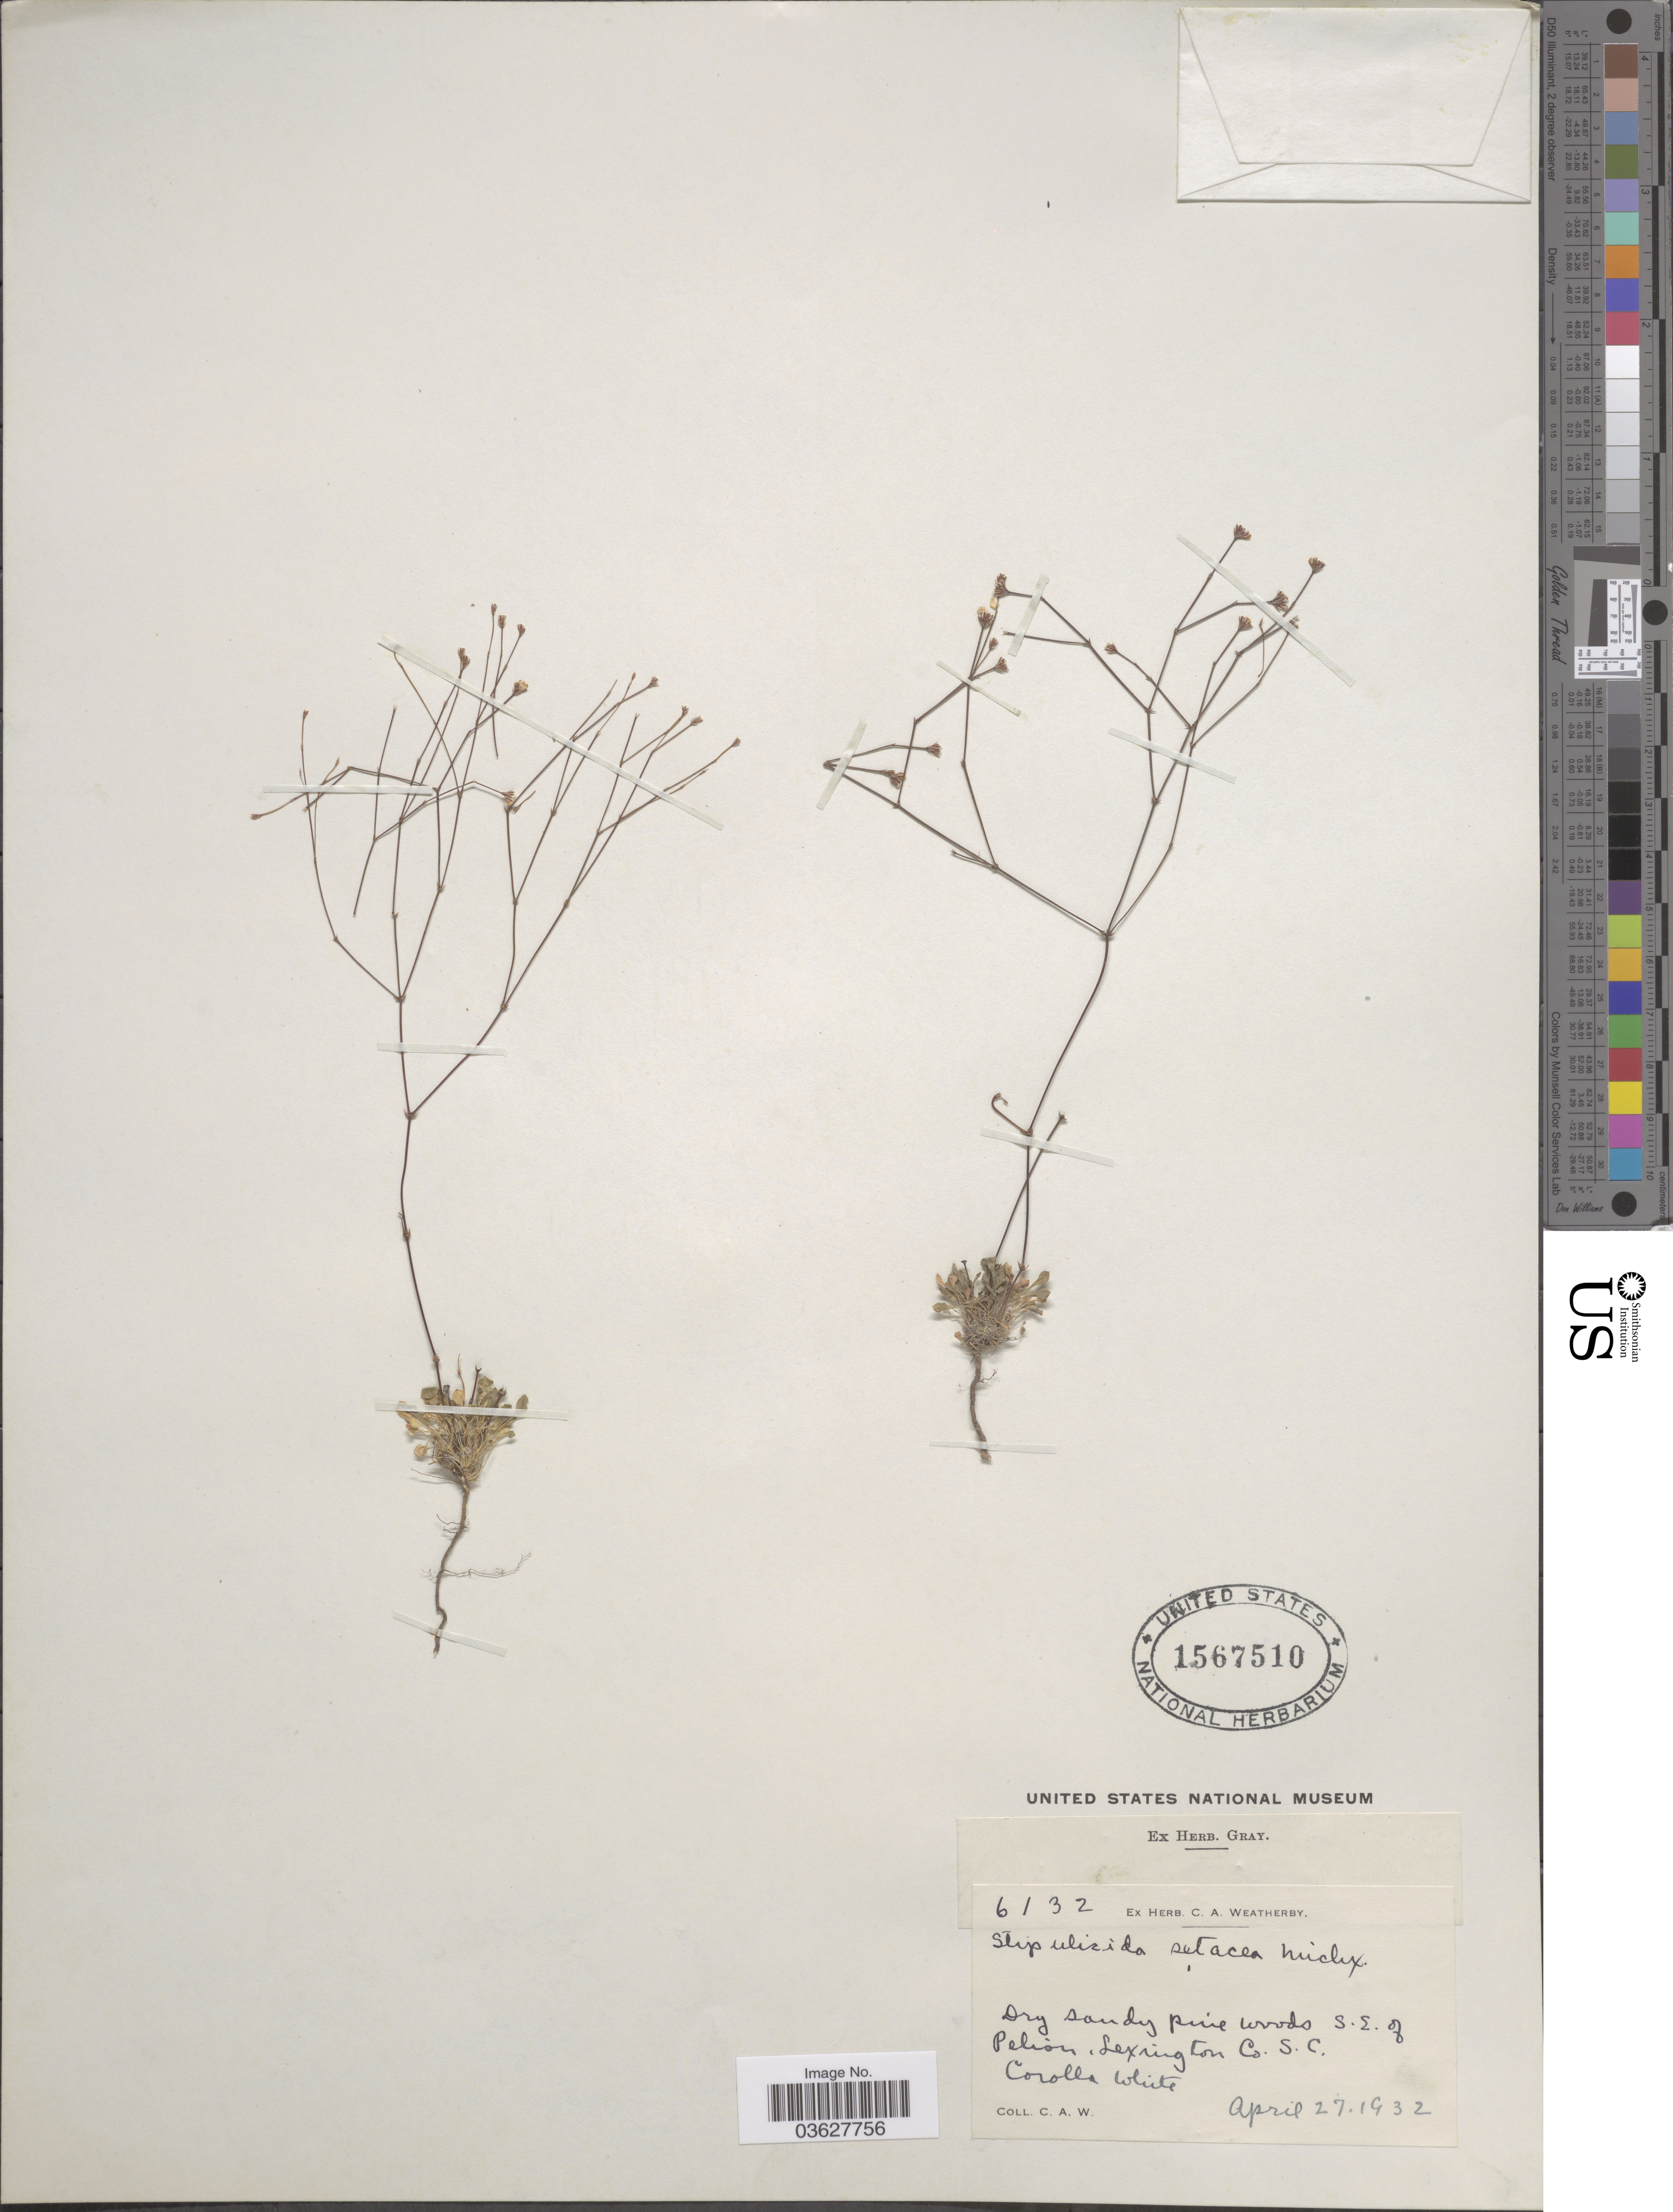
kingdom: Plantae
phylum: Tracheophyta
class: Magnoliopsida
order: Caryophyllales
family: Caryophyllaceae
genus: Stipulicida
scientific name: Stipulicida setacea var. setacea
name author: Michx.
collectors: C. A. Weatherby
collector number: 6132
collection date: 1932-04-27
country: United States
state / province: South Carolina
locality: Dry sandy pine woods S.E. of Pelion, Lexington Co.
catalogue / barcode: US 1567510